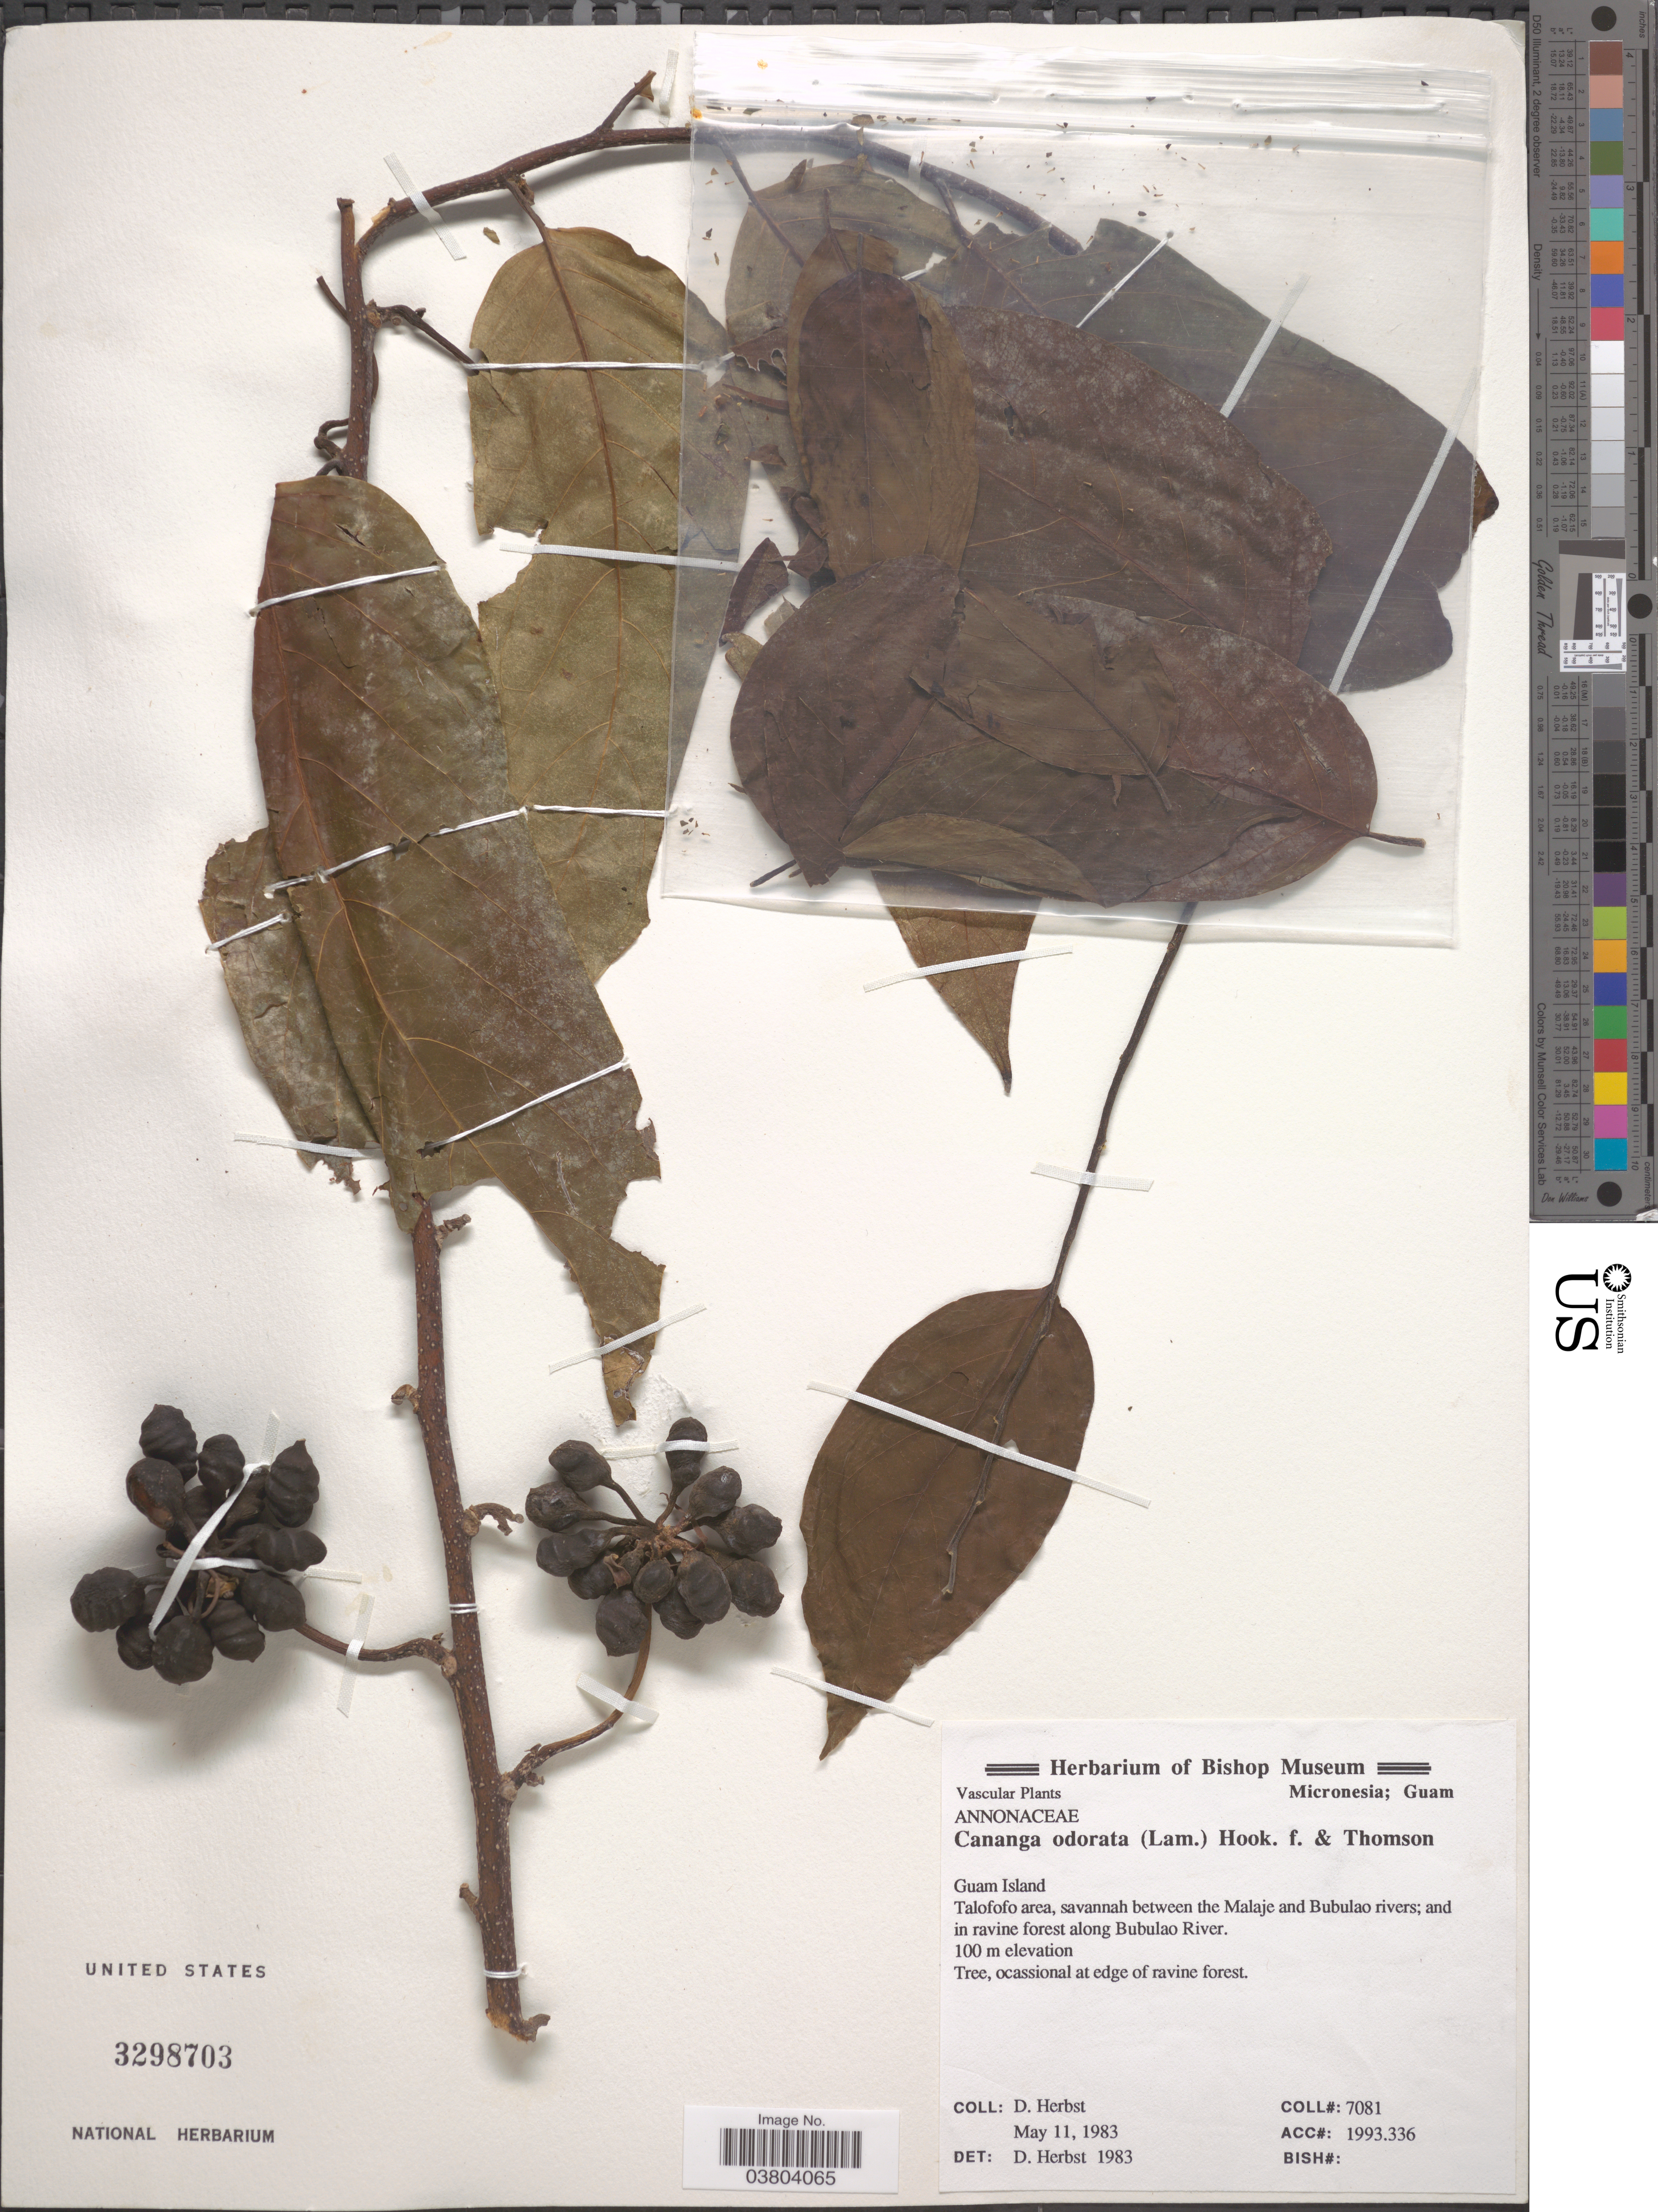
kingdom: Plantae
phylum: Tracheophyta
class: Magnoliopsida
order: Magnoliales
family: Annonaceae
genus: Cananga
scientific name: Cananga odorata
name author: (Lam.) Hook. f. & Thomson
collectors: D. Herbst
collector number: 7081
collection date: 1983-05-11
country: Guam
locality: Guam Island. Talofofo area, savannah between the Malaje and Bubulao rivers; and in ravine forest along Bubulao River.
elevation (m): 100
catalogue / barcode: US 3298703